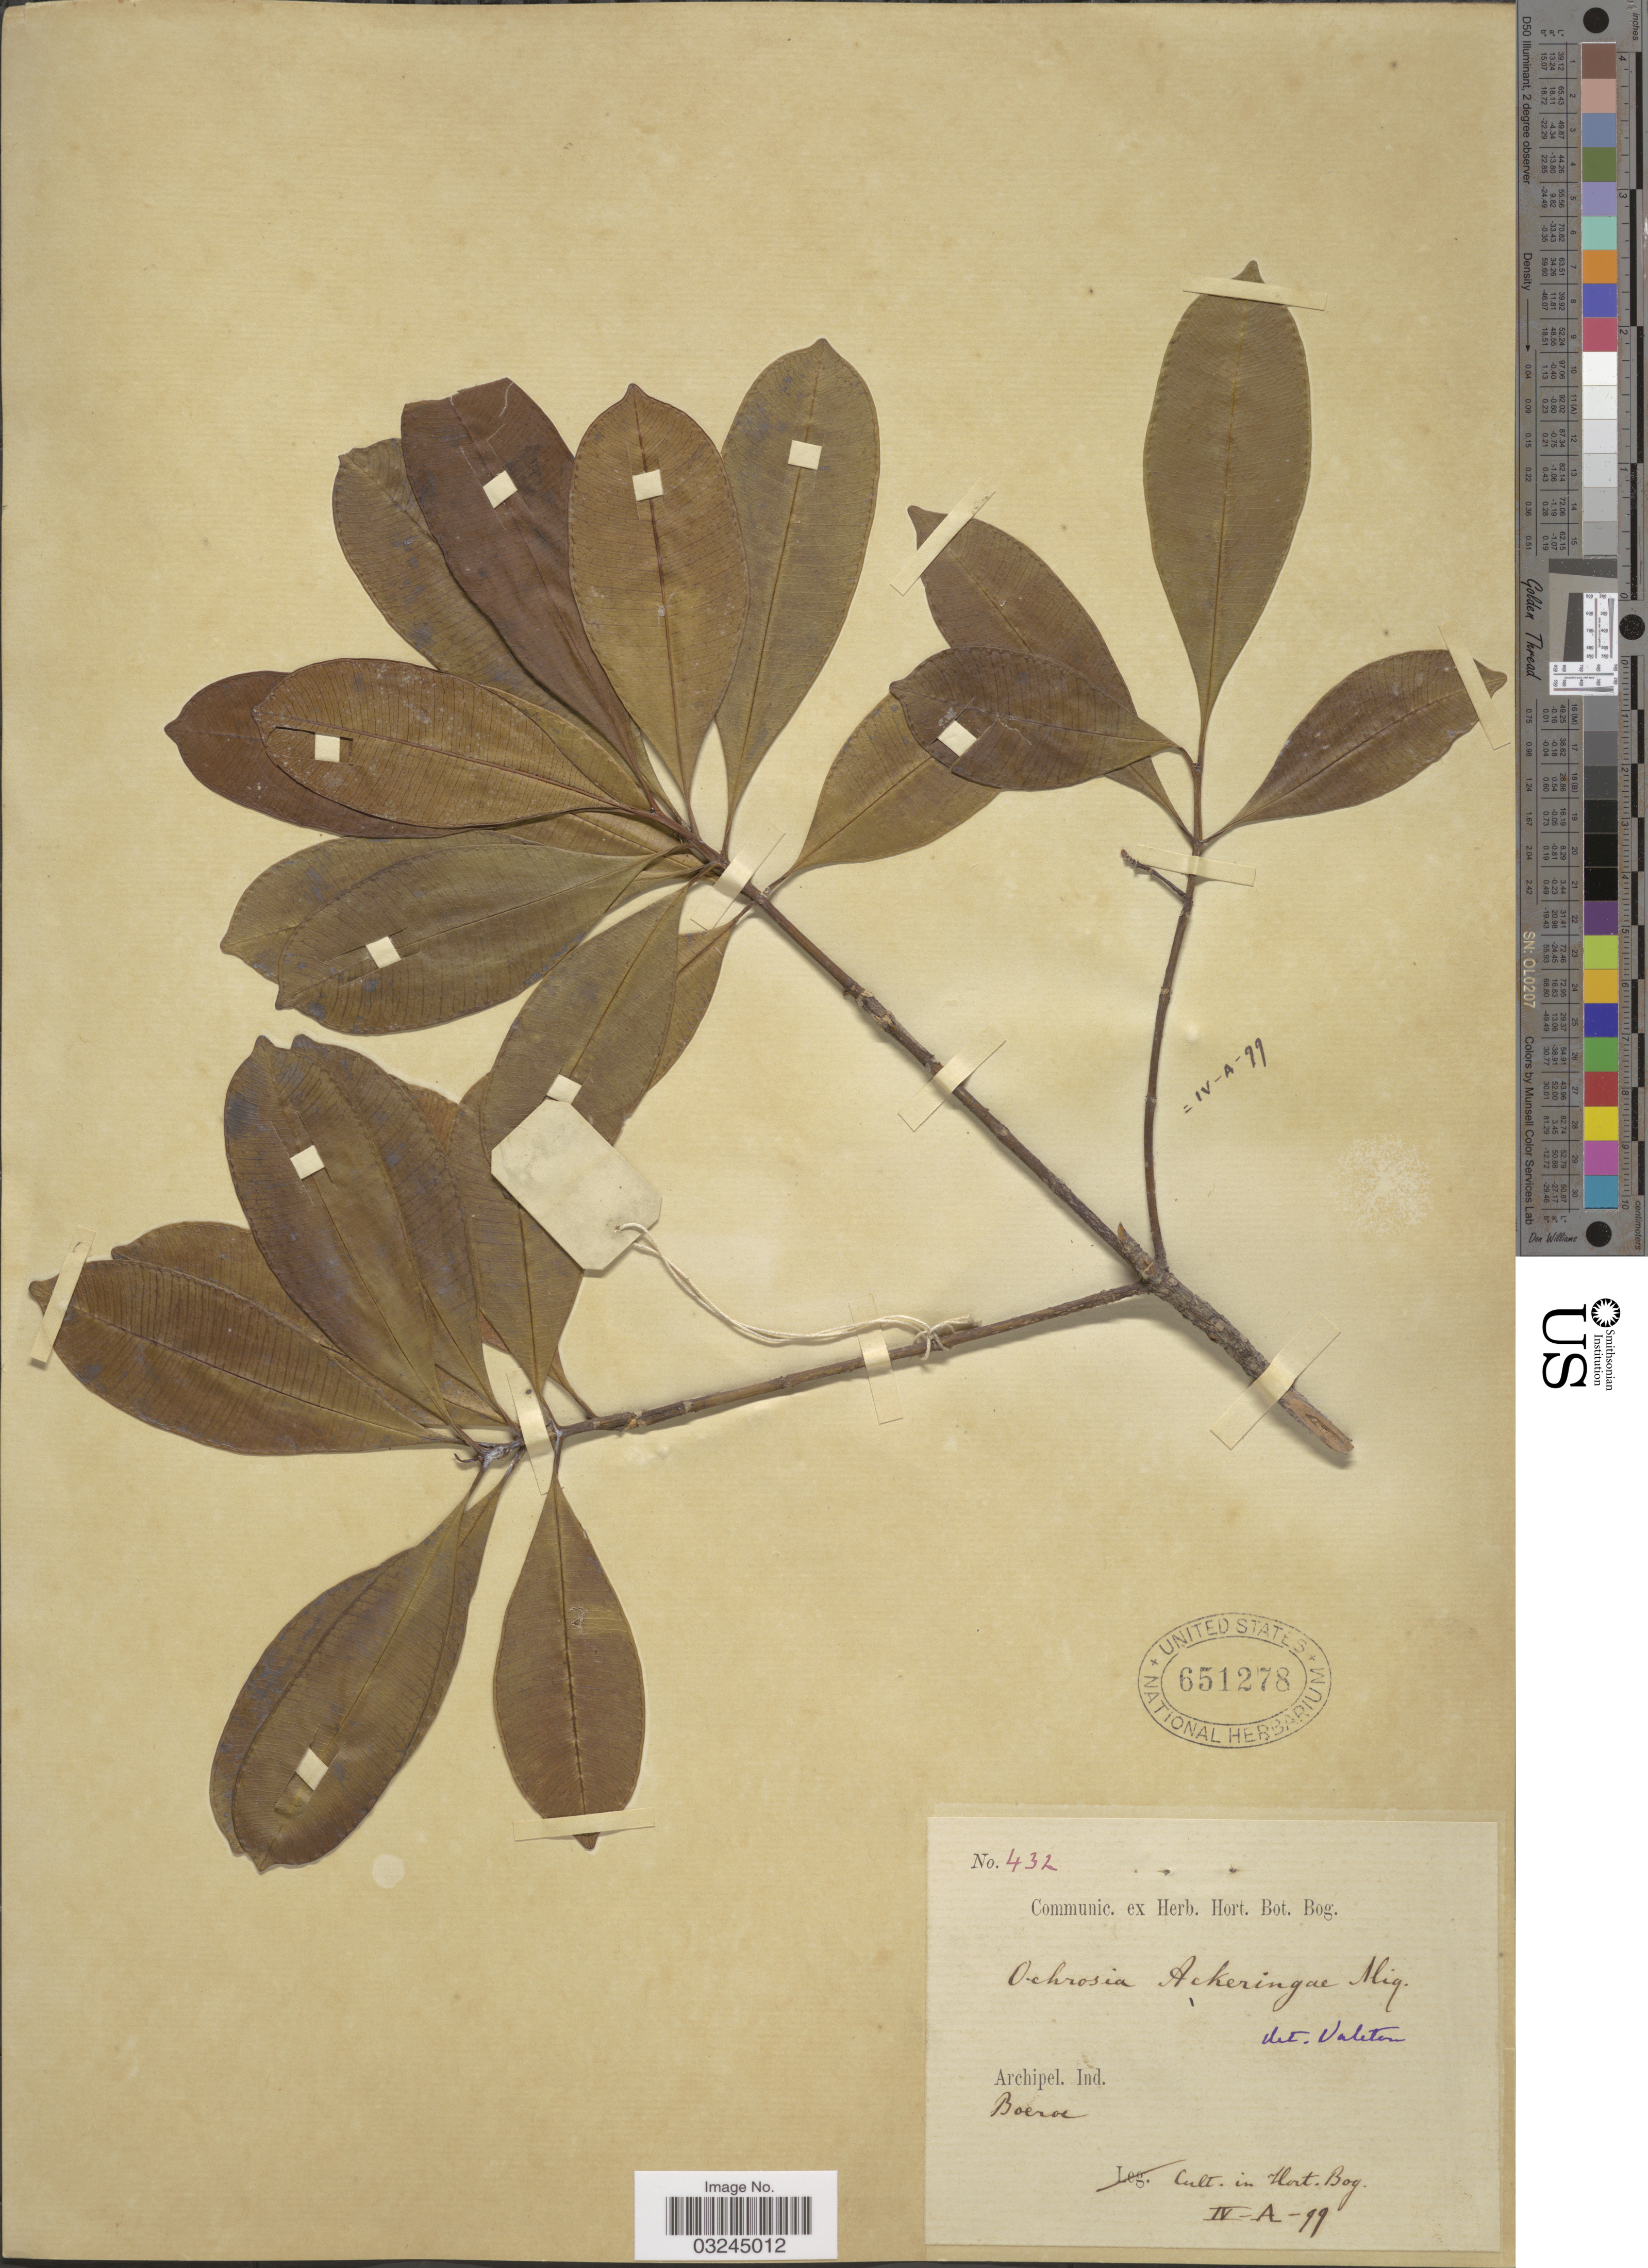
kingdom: Plantae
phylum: Tracheophyta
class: Magnoliopsida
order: Gentianales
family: Apocynaceae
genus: Ochrosia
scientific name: Ochrosia ackeringae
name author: (Teijsm. & Binn.) Miq.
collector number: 432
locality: Archipel. Ind. Boeroc [interpreted]. Cult. in Hort. Bog. IV-A-99.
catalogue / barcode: US 651278